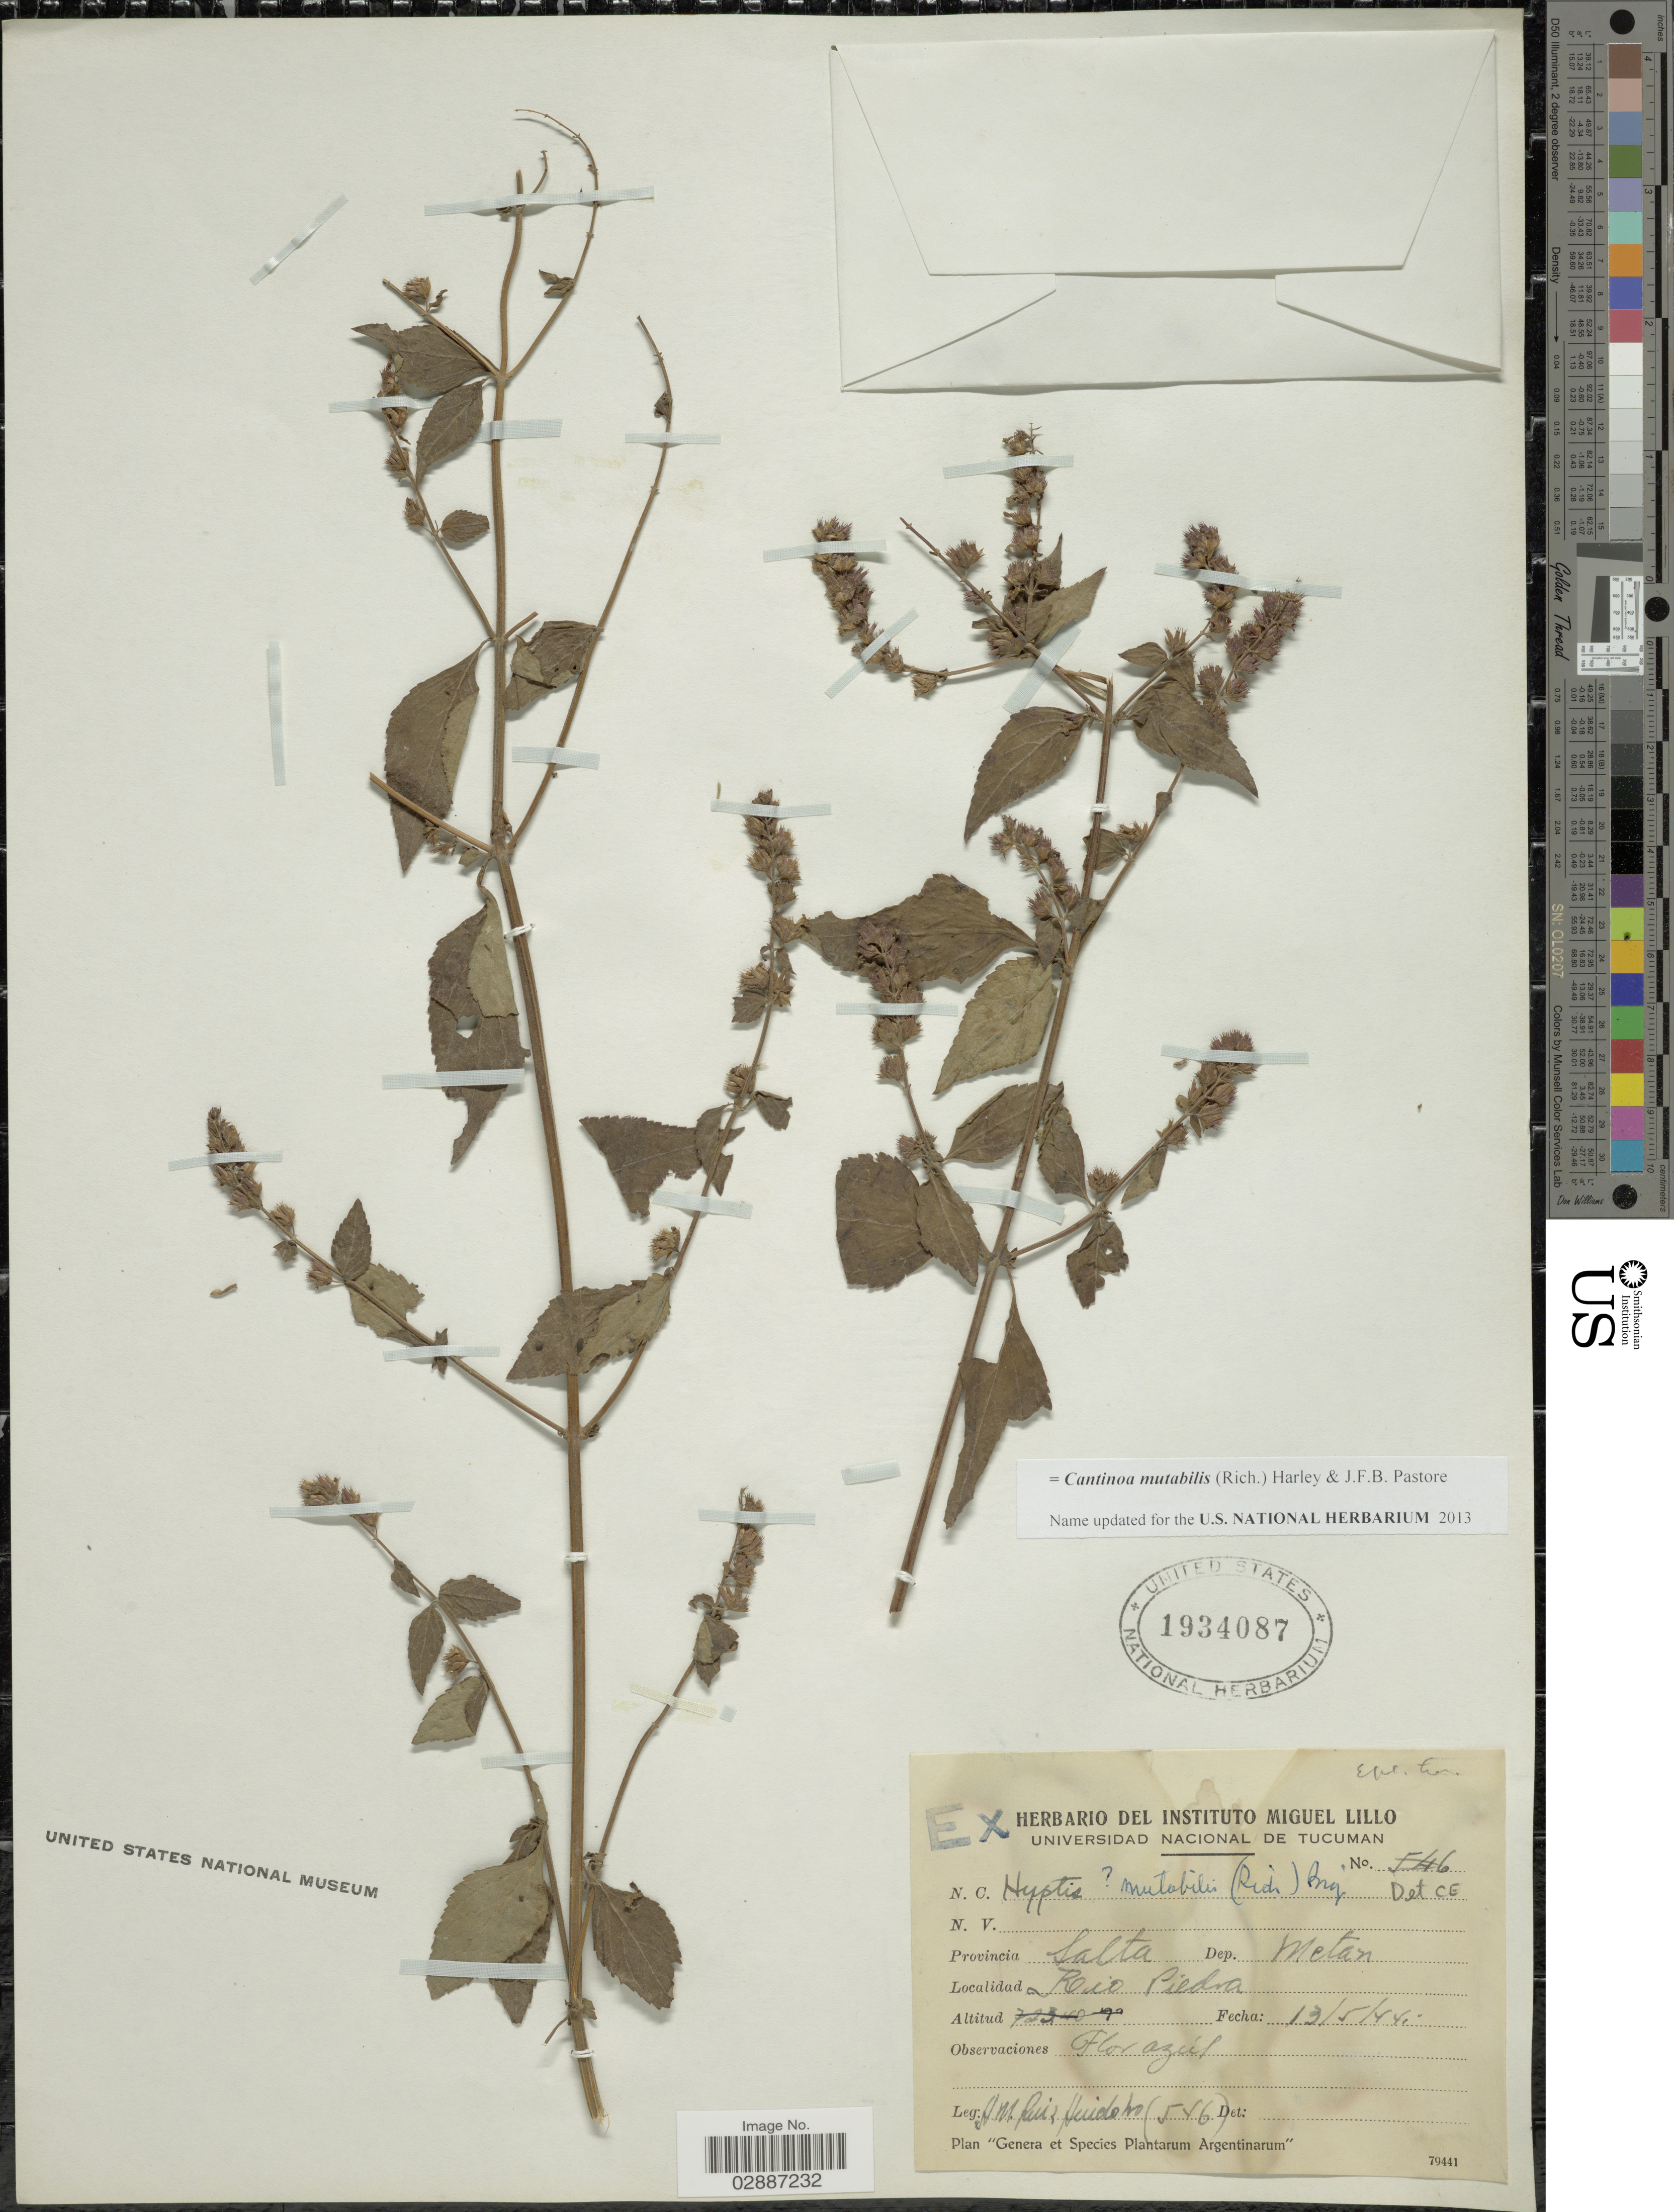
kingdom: Plantae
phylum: Tracheophyta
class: Magnoliopsida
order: Lamiales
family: Lamiaceae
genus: Cantinoa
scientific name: Cantinoa mutabilis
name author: (Epling) Harley & J.F.B. Pastore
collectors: A. Ruiz Huidobo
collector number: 546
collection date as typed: Transcribed d/m/y: 13/5/44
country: Argentina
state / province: Salta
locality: Dep. Meta. Rio Piedra.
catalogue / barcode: US 1934087